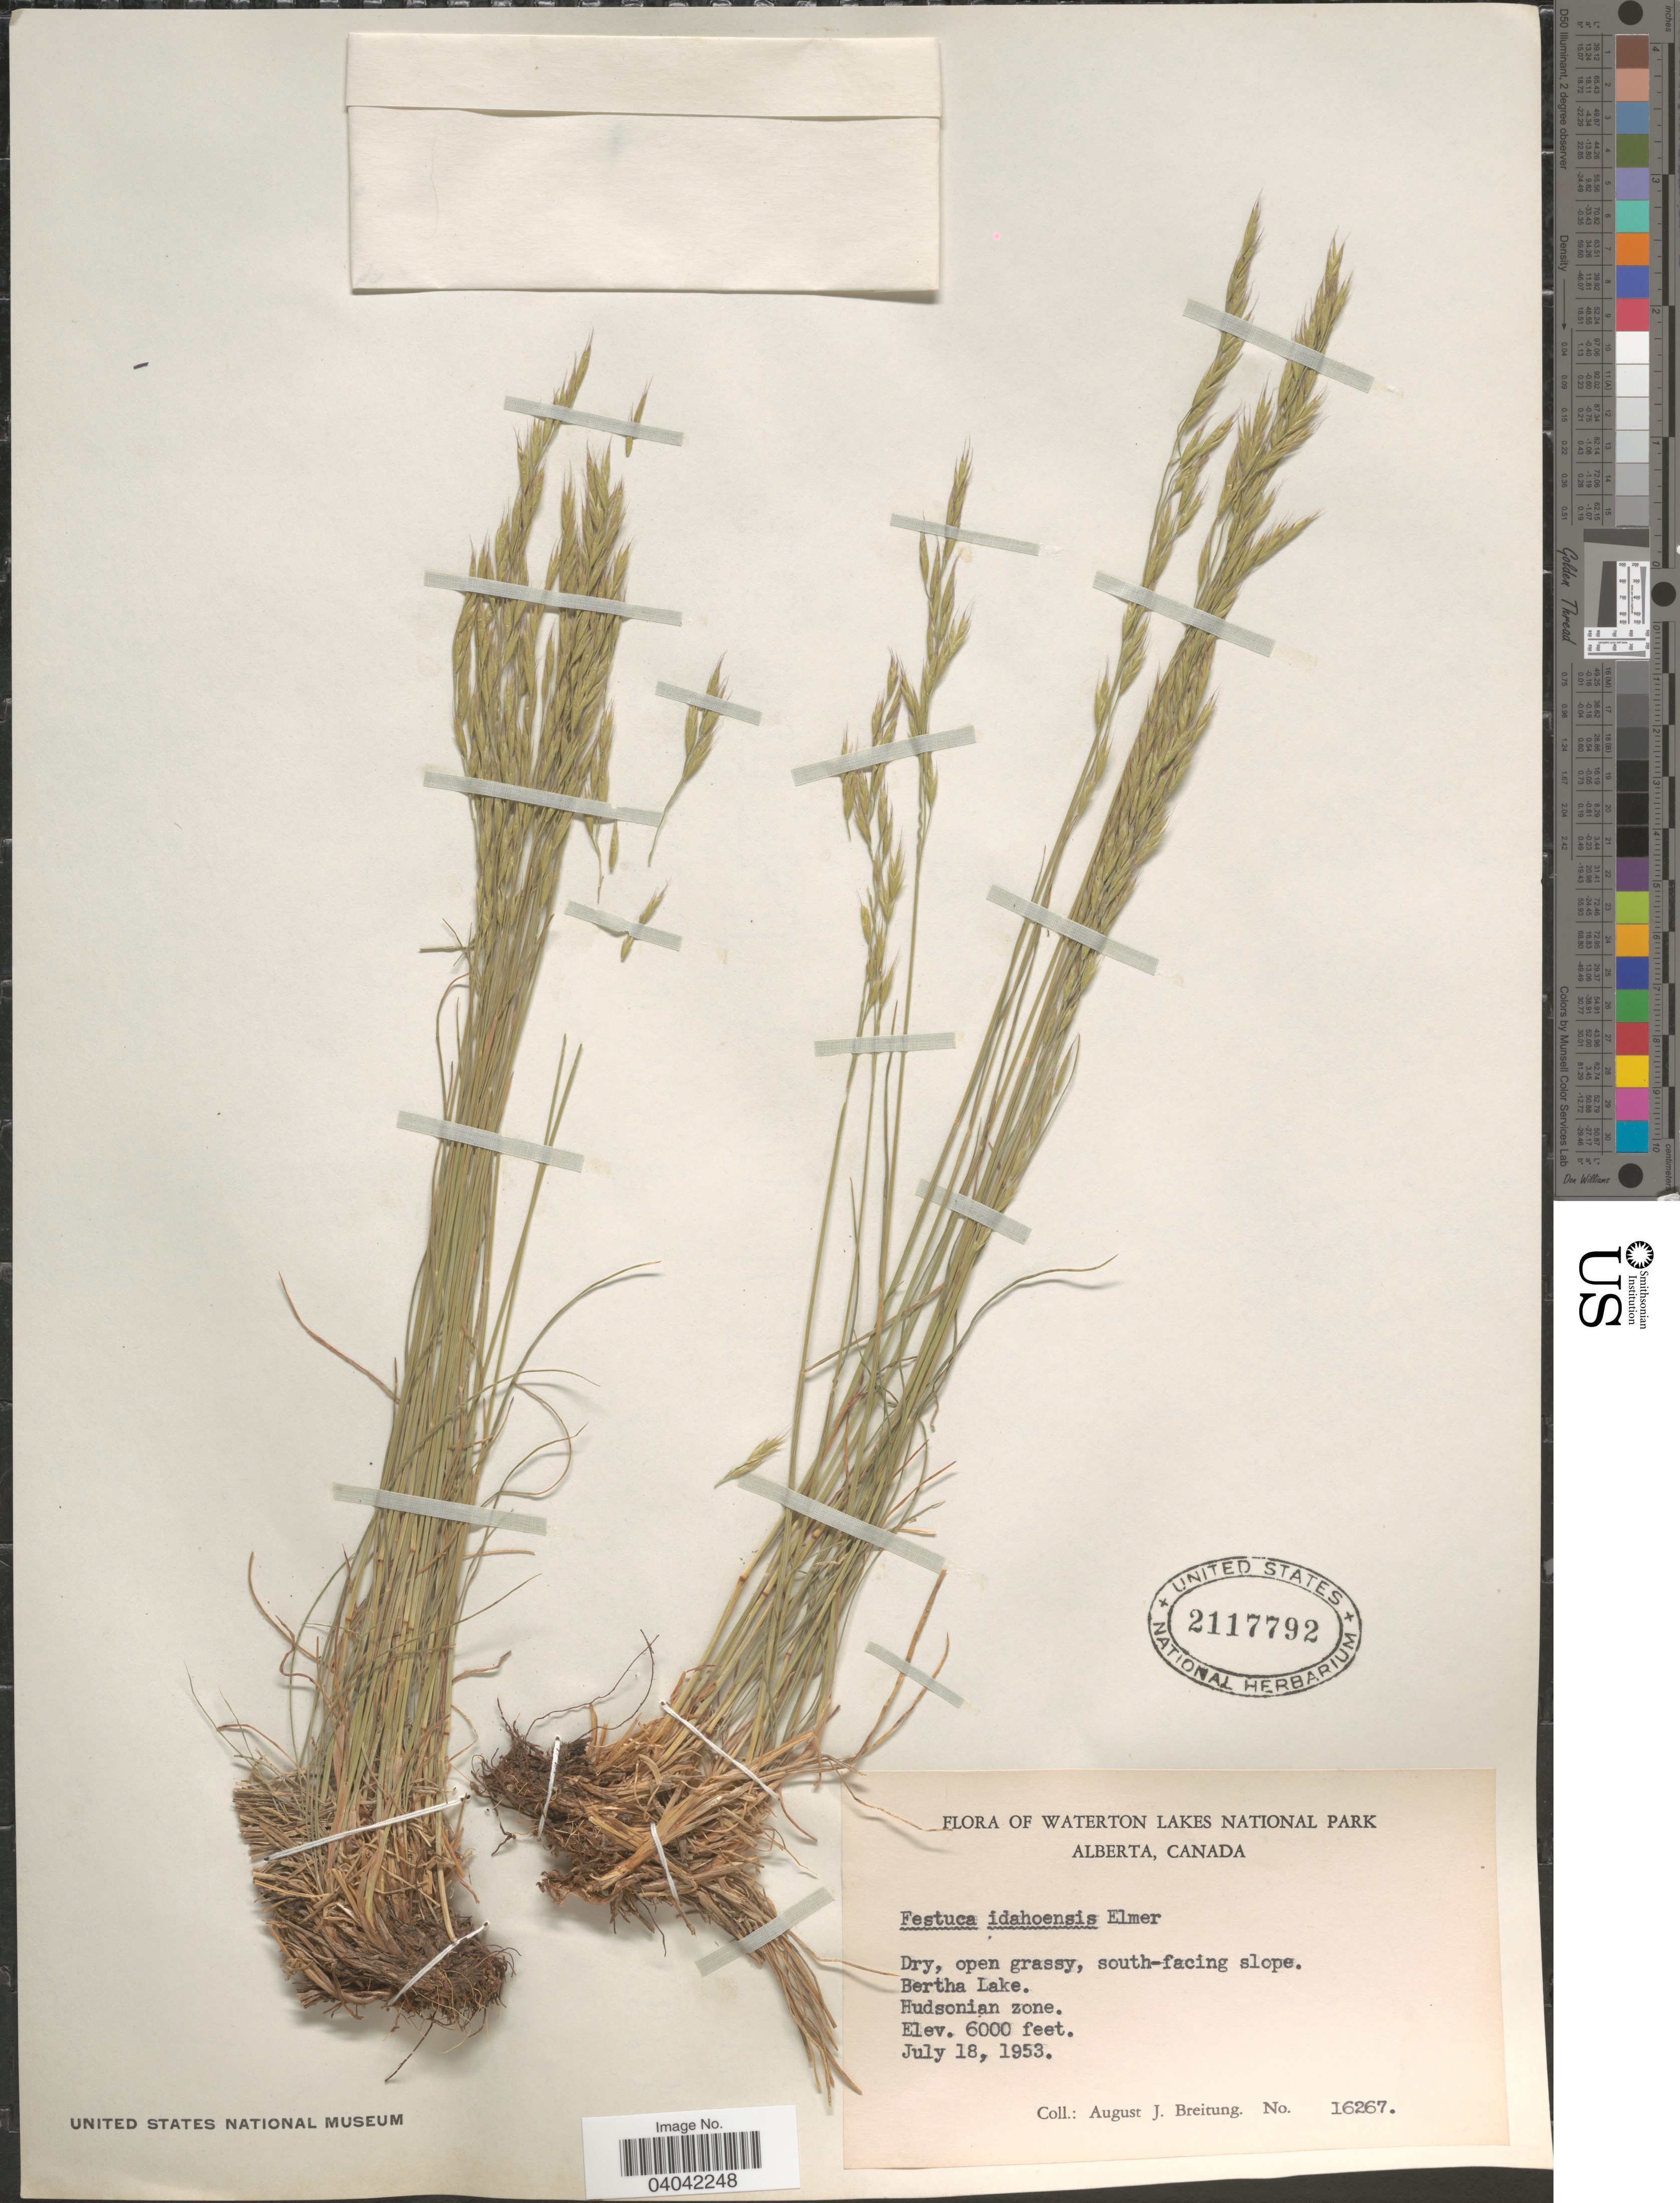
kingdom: Plantae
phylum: Tracheophyta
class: Liliopsida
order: Poales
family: Poaceae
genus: Festuca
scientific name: Festuca idahoensis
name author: Elmer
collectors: A. Breitung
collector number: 16267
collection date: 1953-07-18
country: Canada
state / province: Alberta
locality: Waterton Lakes National Park. Dry, open grassy, south-facing slope. Bertha Lake. Hudsonian zone.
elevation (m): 1829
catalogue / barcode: US 2117792